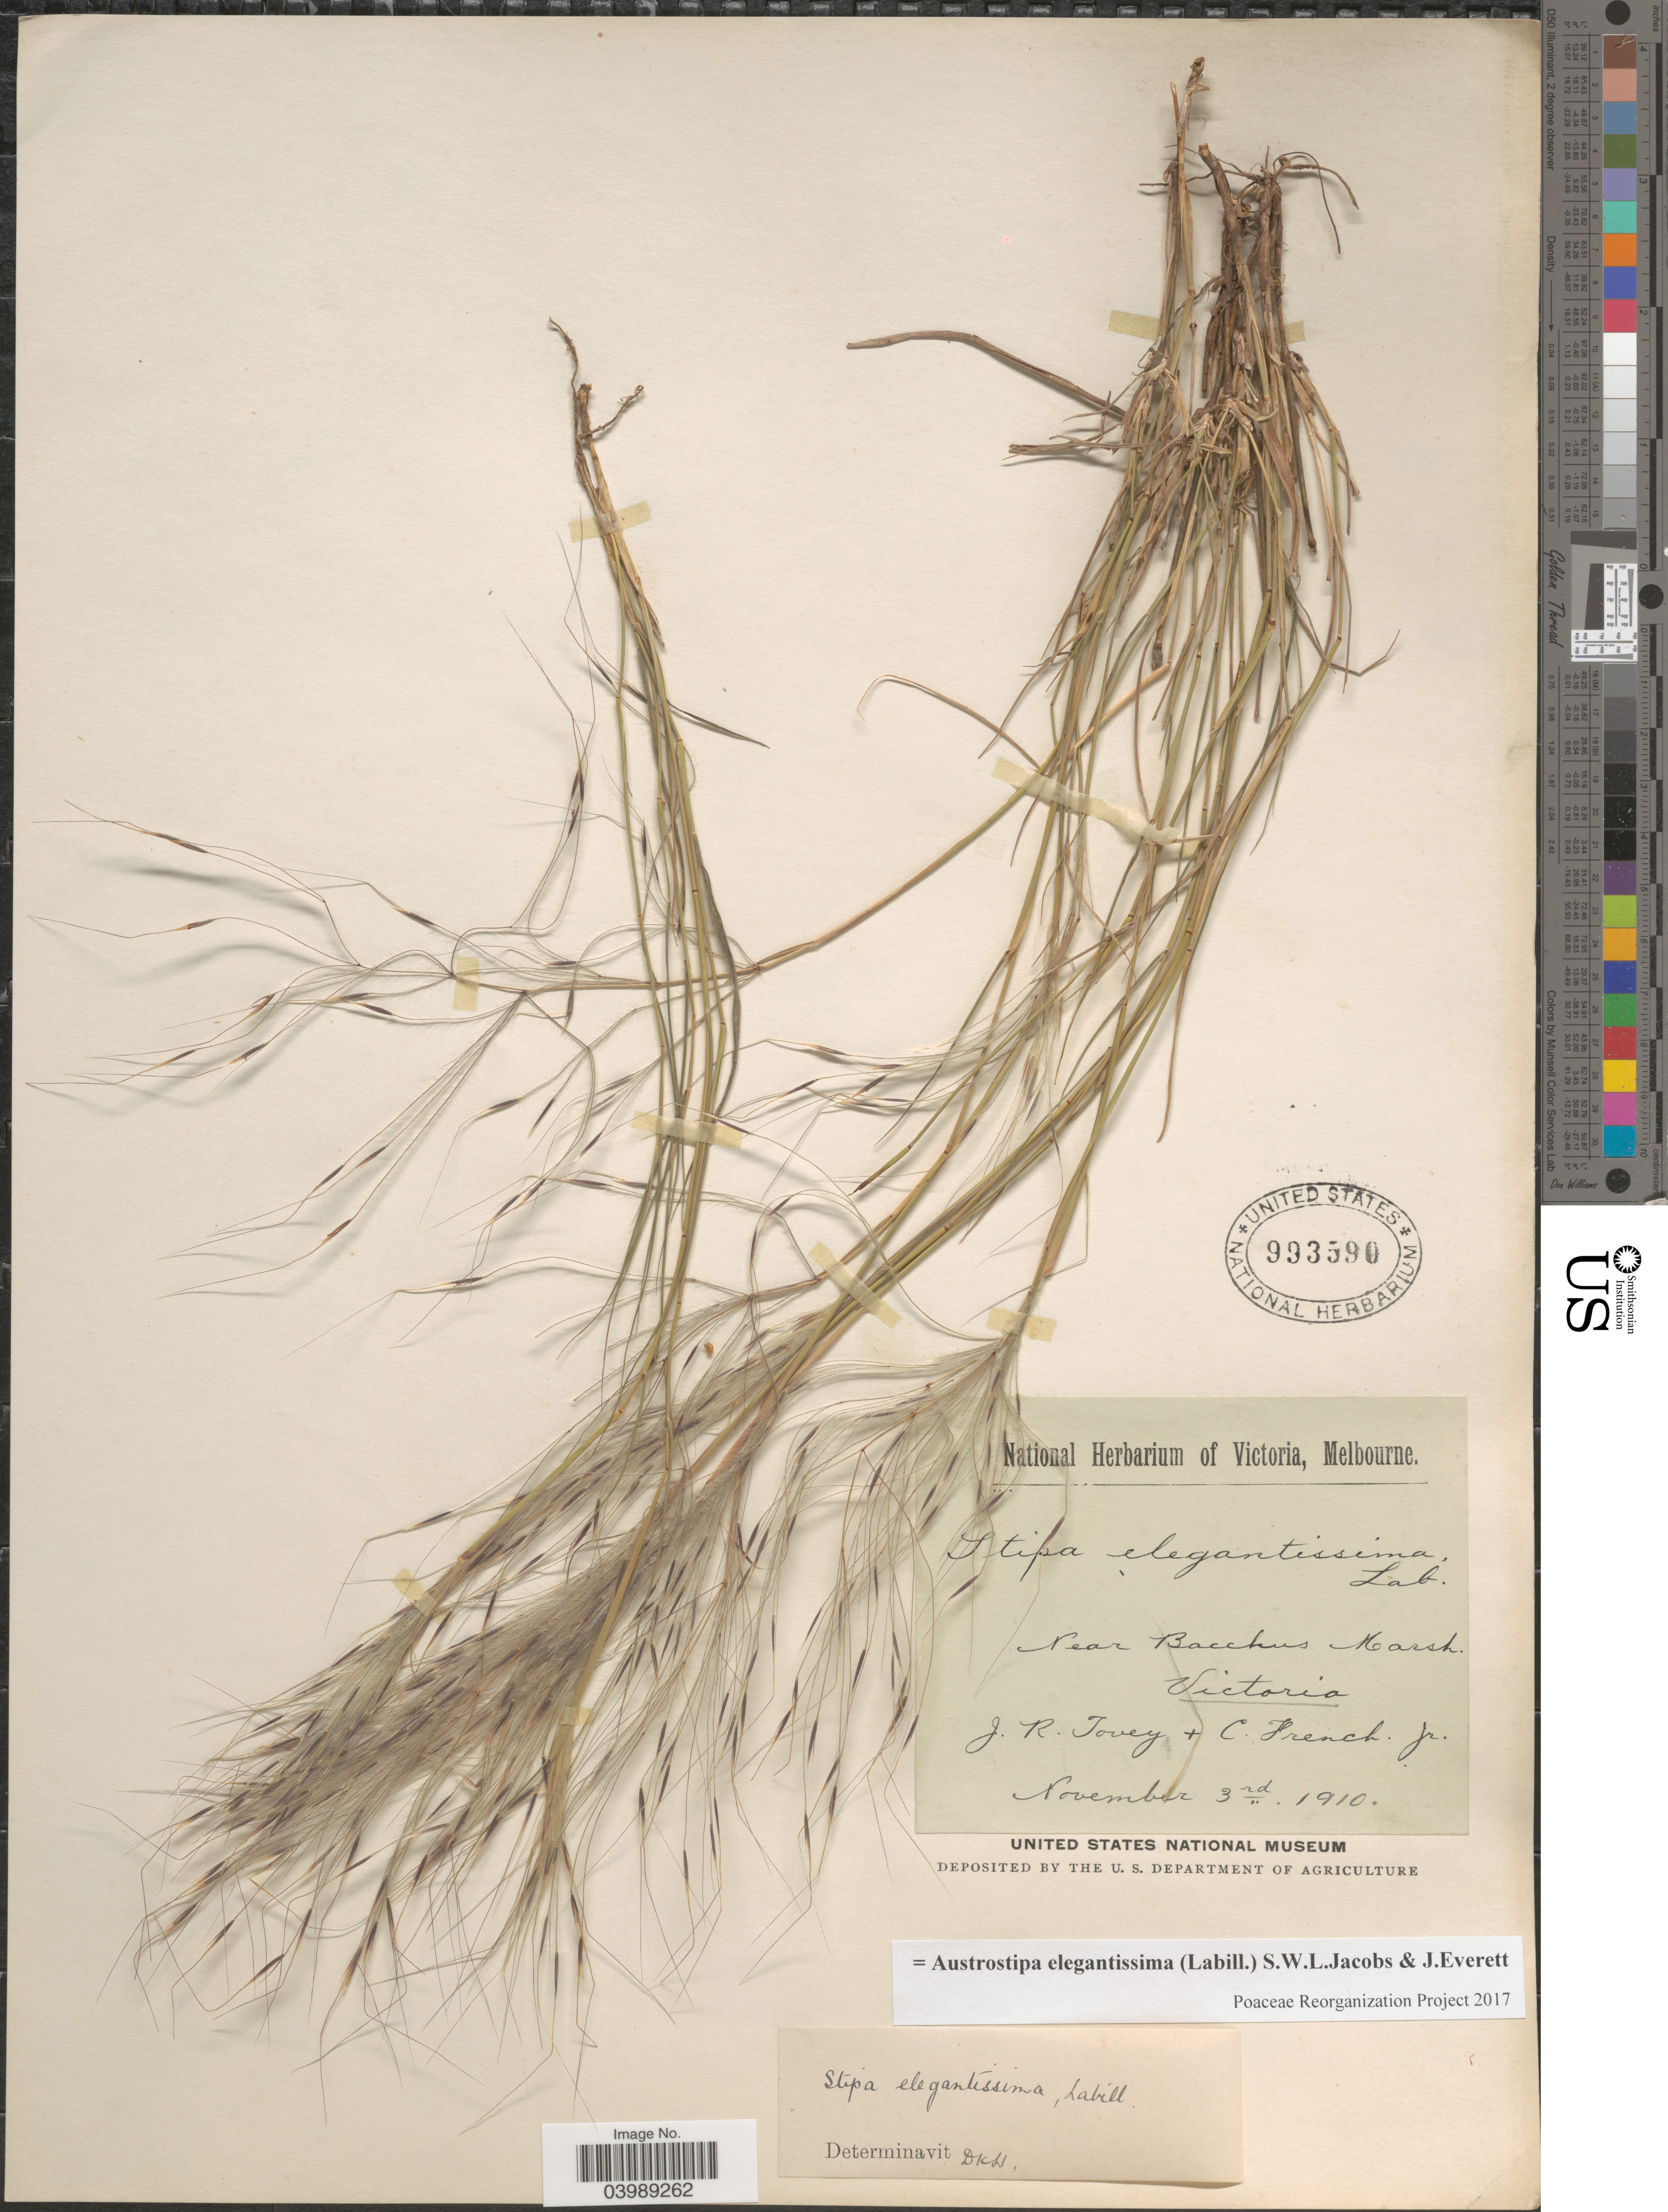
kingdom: Plantae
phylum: Tracheophyta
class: Liliopsida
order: Poales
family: Poaceae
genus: Austrostipa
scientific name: Austrostipa elegantissima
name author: (Labill.) S.W.L. Jacobs & J. Everett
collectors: J. Tovey & C. French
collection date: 1910-11-03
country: Australia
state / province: Victoria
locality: Near Bacchus Marsh. Victoria.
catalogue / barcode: US 993590